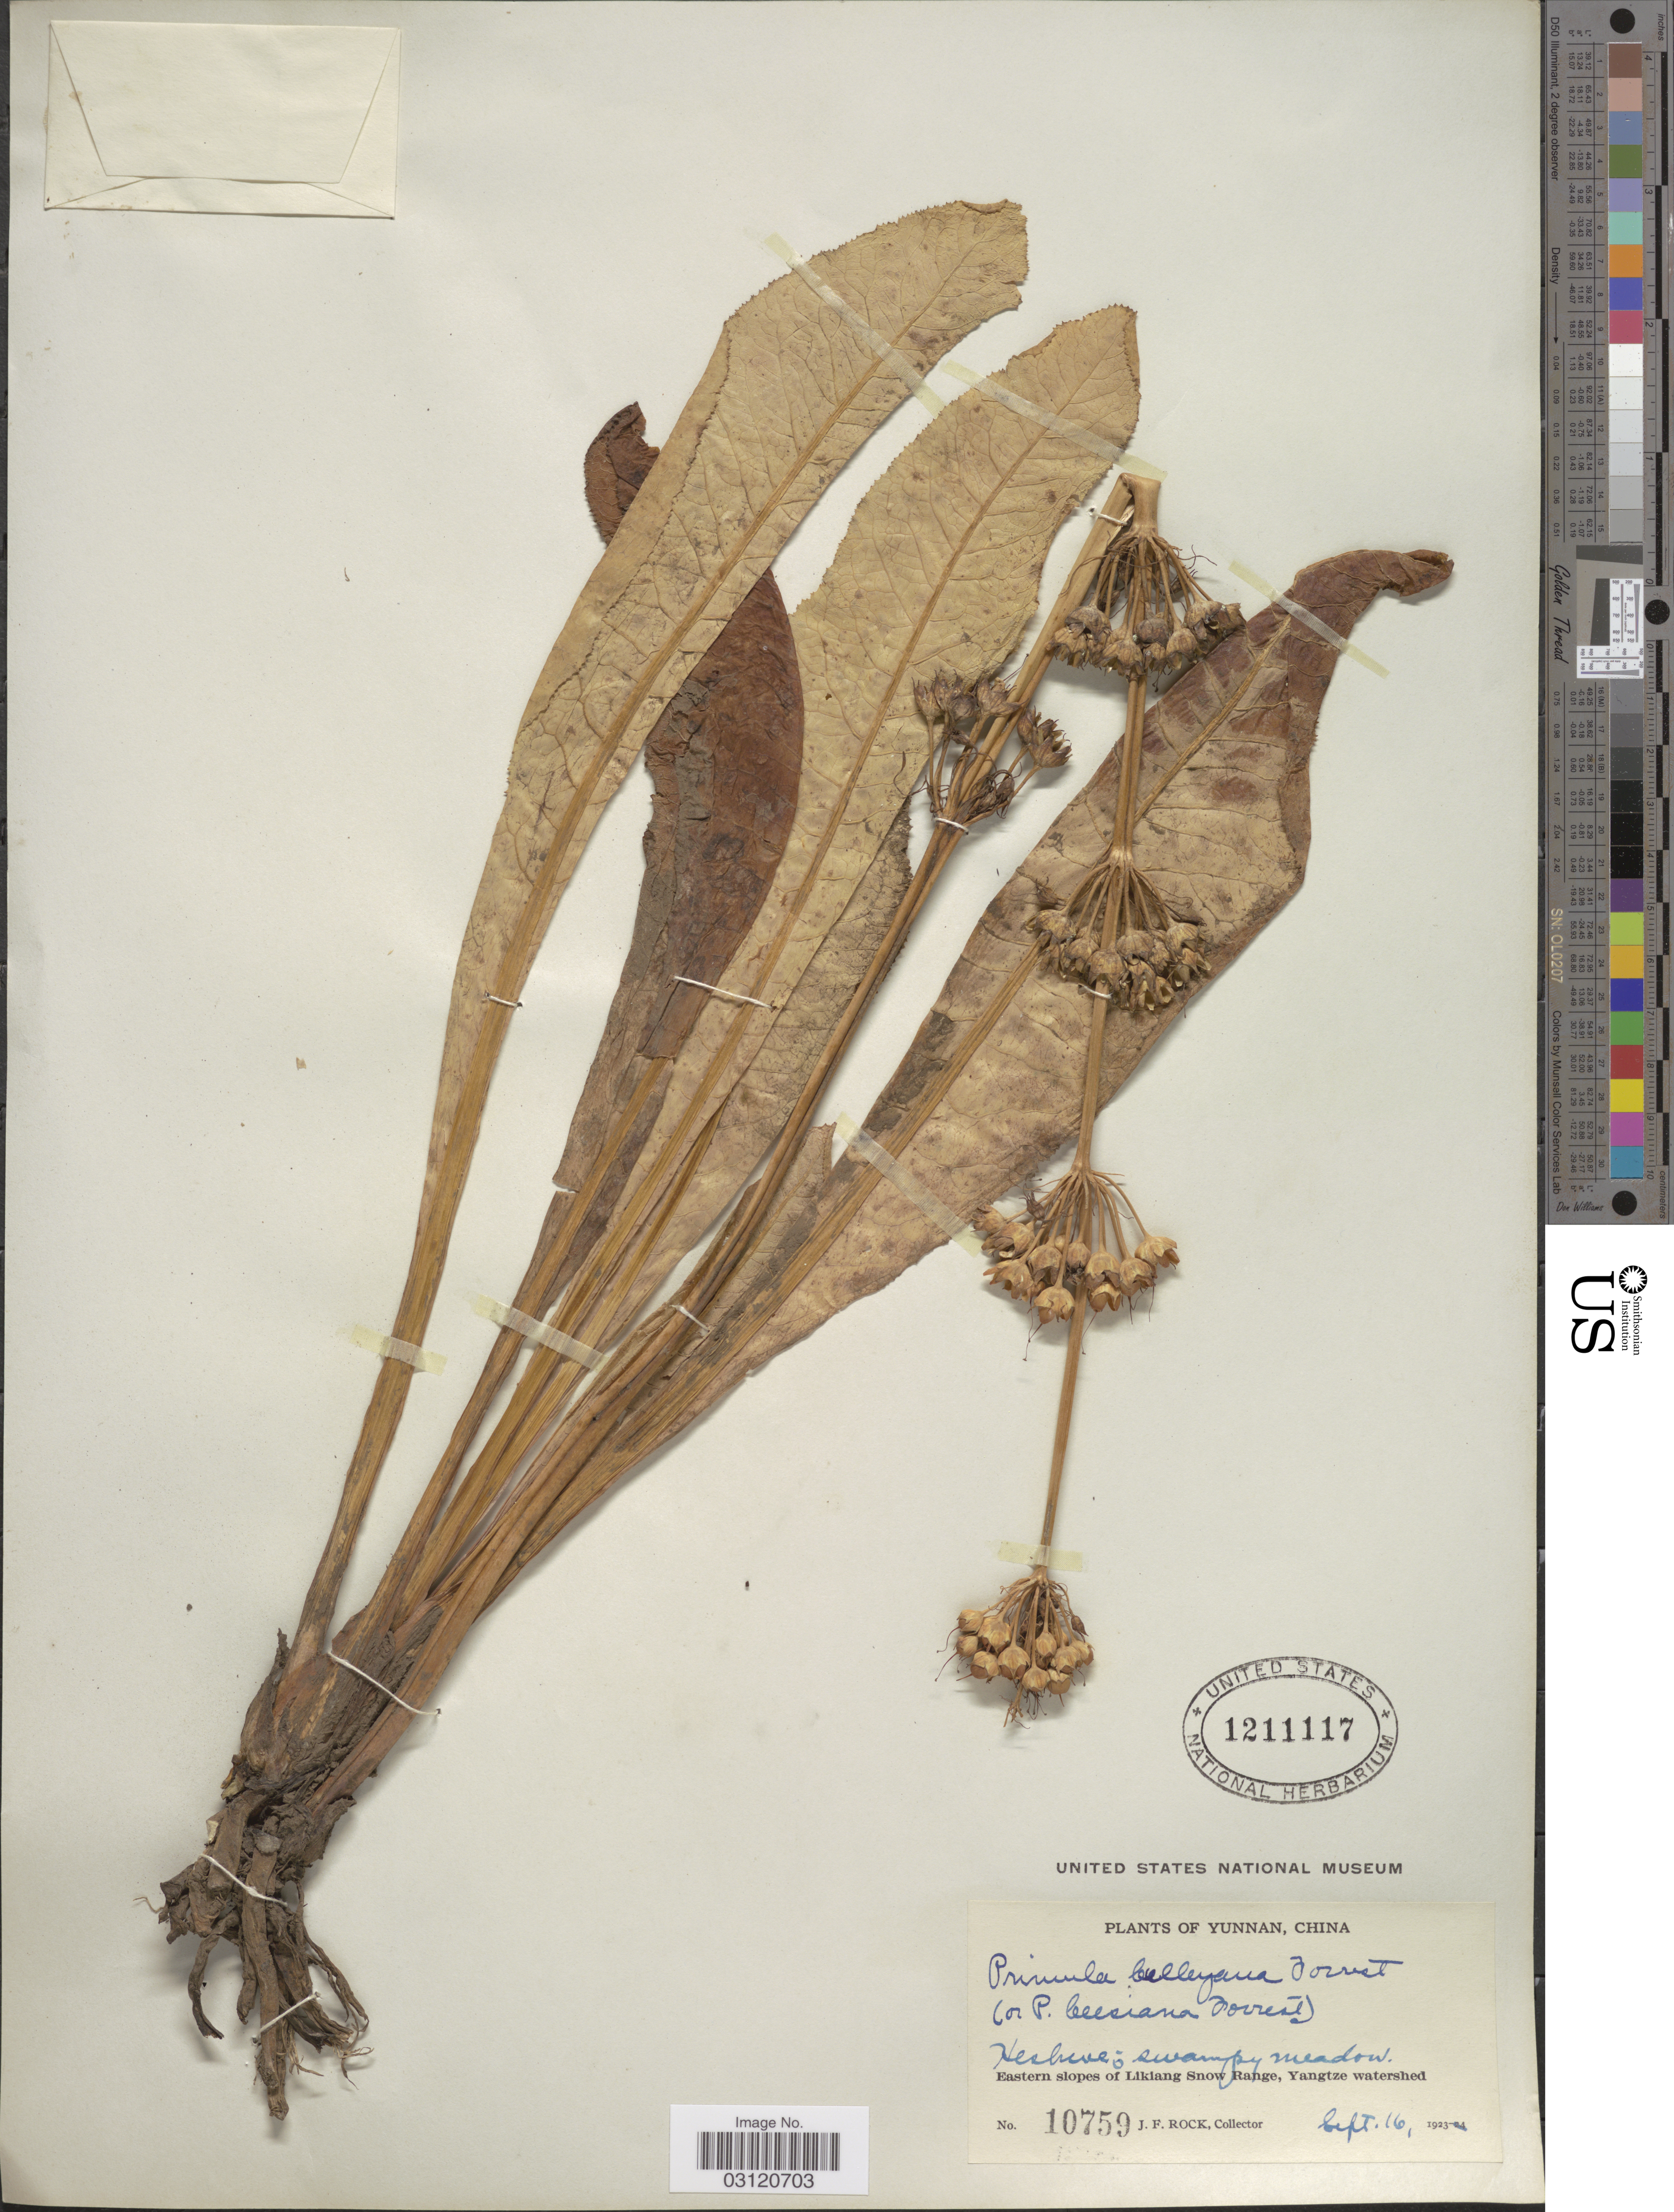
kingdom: Plantae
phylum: Tracheophyta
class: Magnoliopsida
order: Ericales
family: Primulaceae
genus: Primula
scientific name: Primula bulleyana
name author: Forrest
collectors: J. Rock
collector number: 10759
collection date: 1923-09-16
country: China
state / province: Yunnan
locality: Heshwe; Swampy meadow. Eastern slopes of Likiang Snow Range, Yangtze watershed.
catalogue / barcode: US 1211117